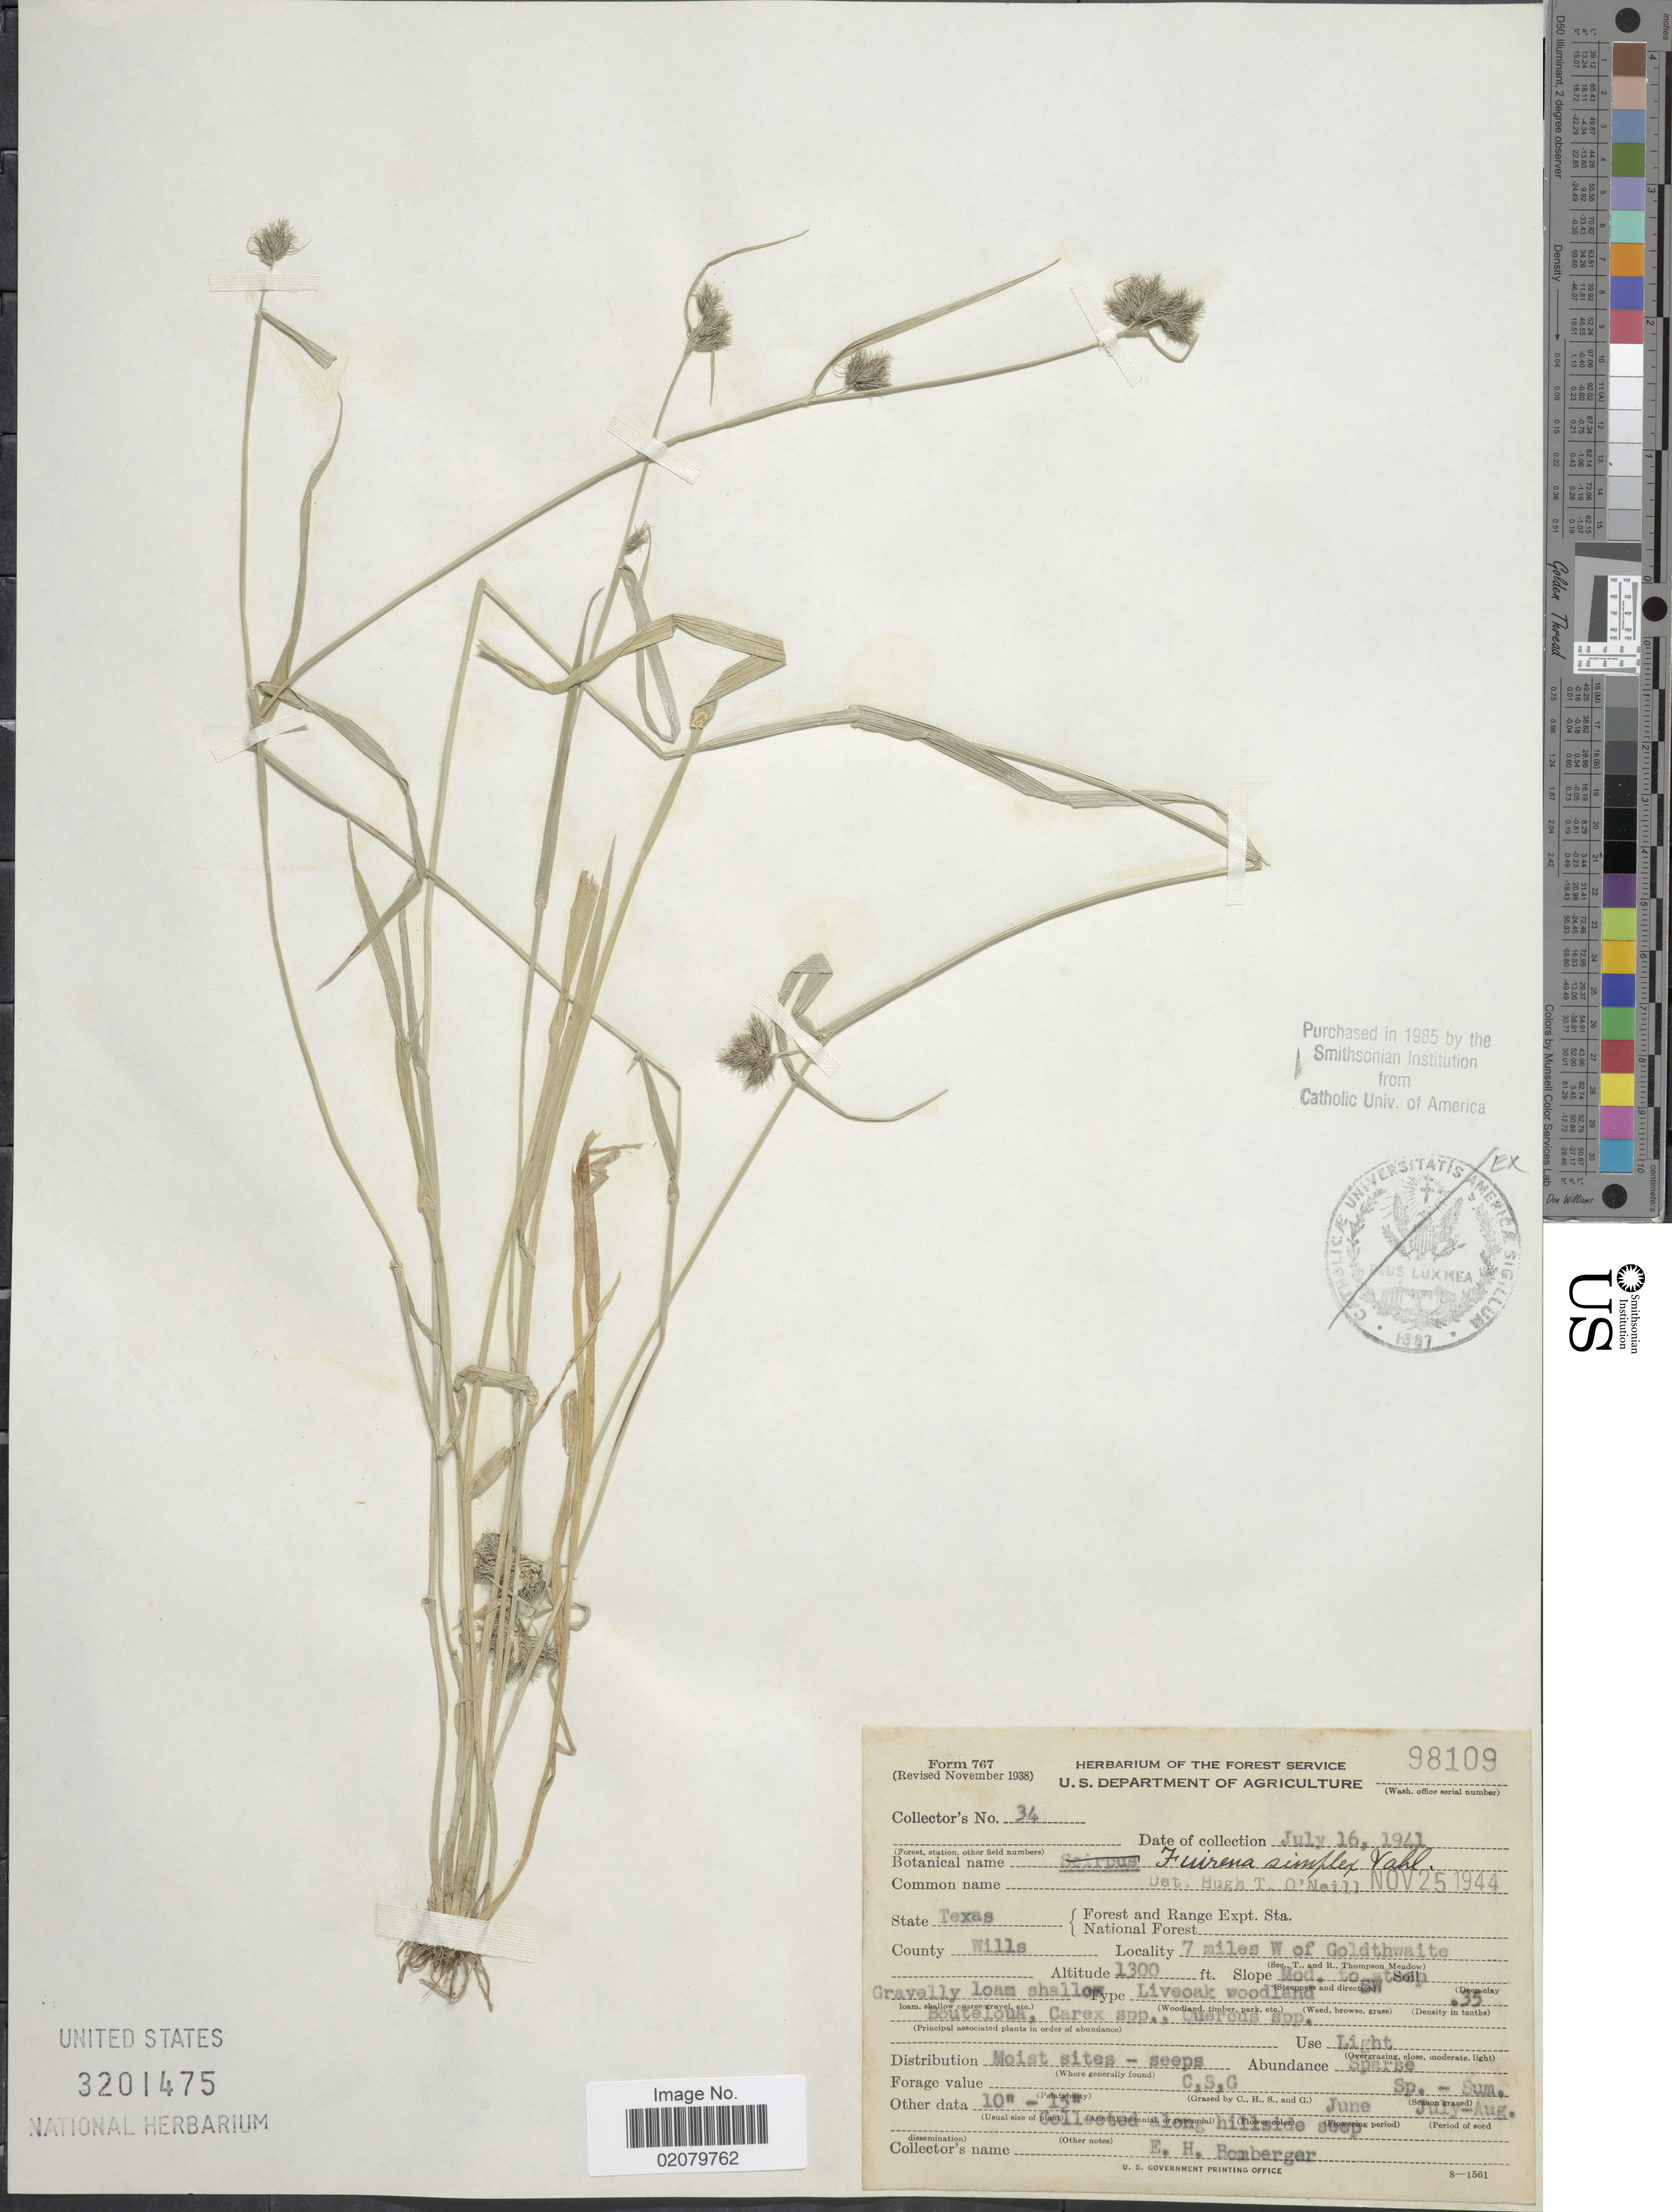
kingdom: Plantae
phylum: Tracheophyta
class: Liliopsida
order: Poales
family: Cyperaceae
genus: Fuirena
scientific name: Fuirena simplex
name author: Vahl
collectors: E. Bomberger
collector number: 34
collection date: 1941-07-16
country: United States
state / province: Texas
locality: County Wills, 7 miles W of Goldthwaite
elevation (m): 396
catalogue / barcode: US 3201475